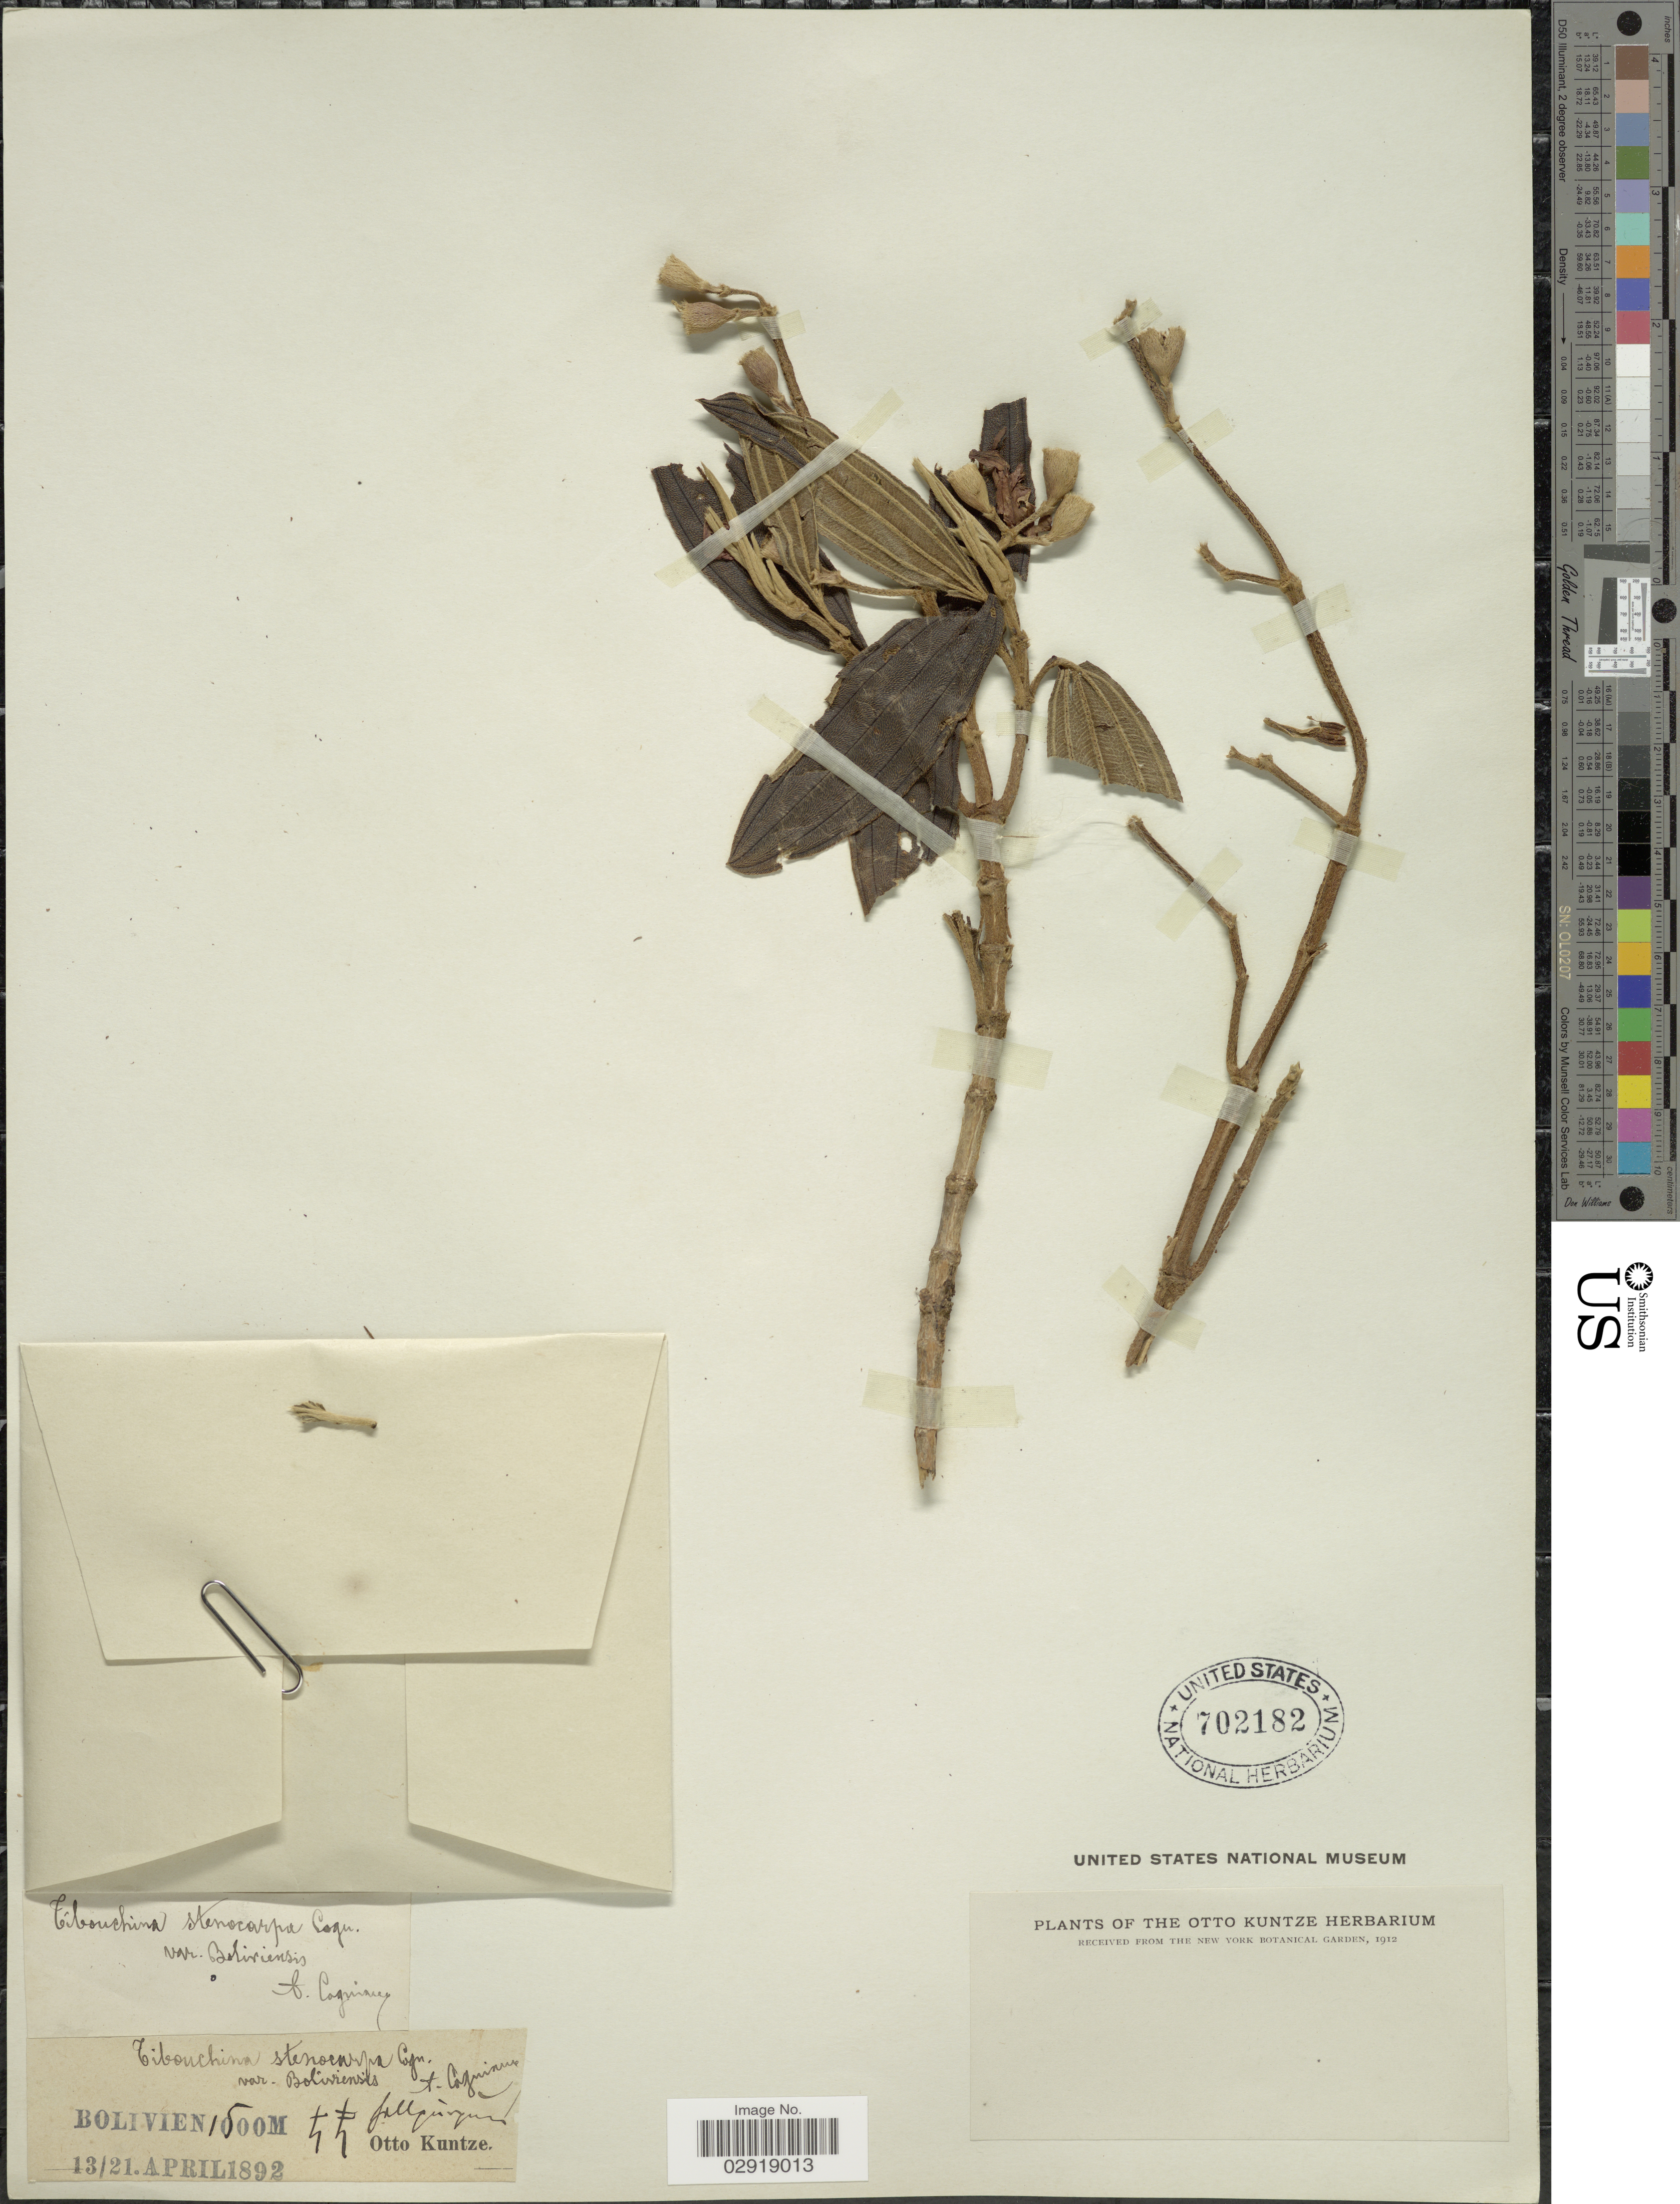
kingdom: Plantae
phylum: Tracheophyta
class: Magnoliopsida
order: Myrtales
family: Melastomataceae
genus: Pleroma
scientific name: Pleroma stenocarpum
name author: (DC.) Triana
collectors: C.E.O. Kuntze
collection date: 1892-04-13/1892-04-21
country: Bolivia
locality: Bolivien.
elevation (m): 1500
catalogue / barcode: US 702182